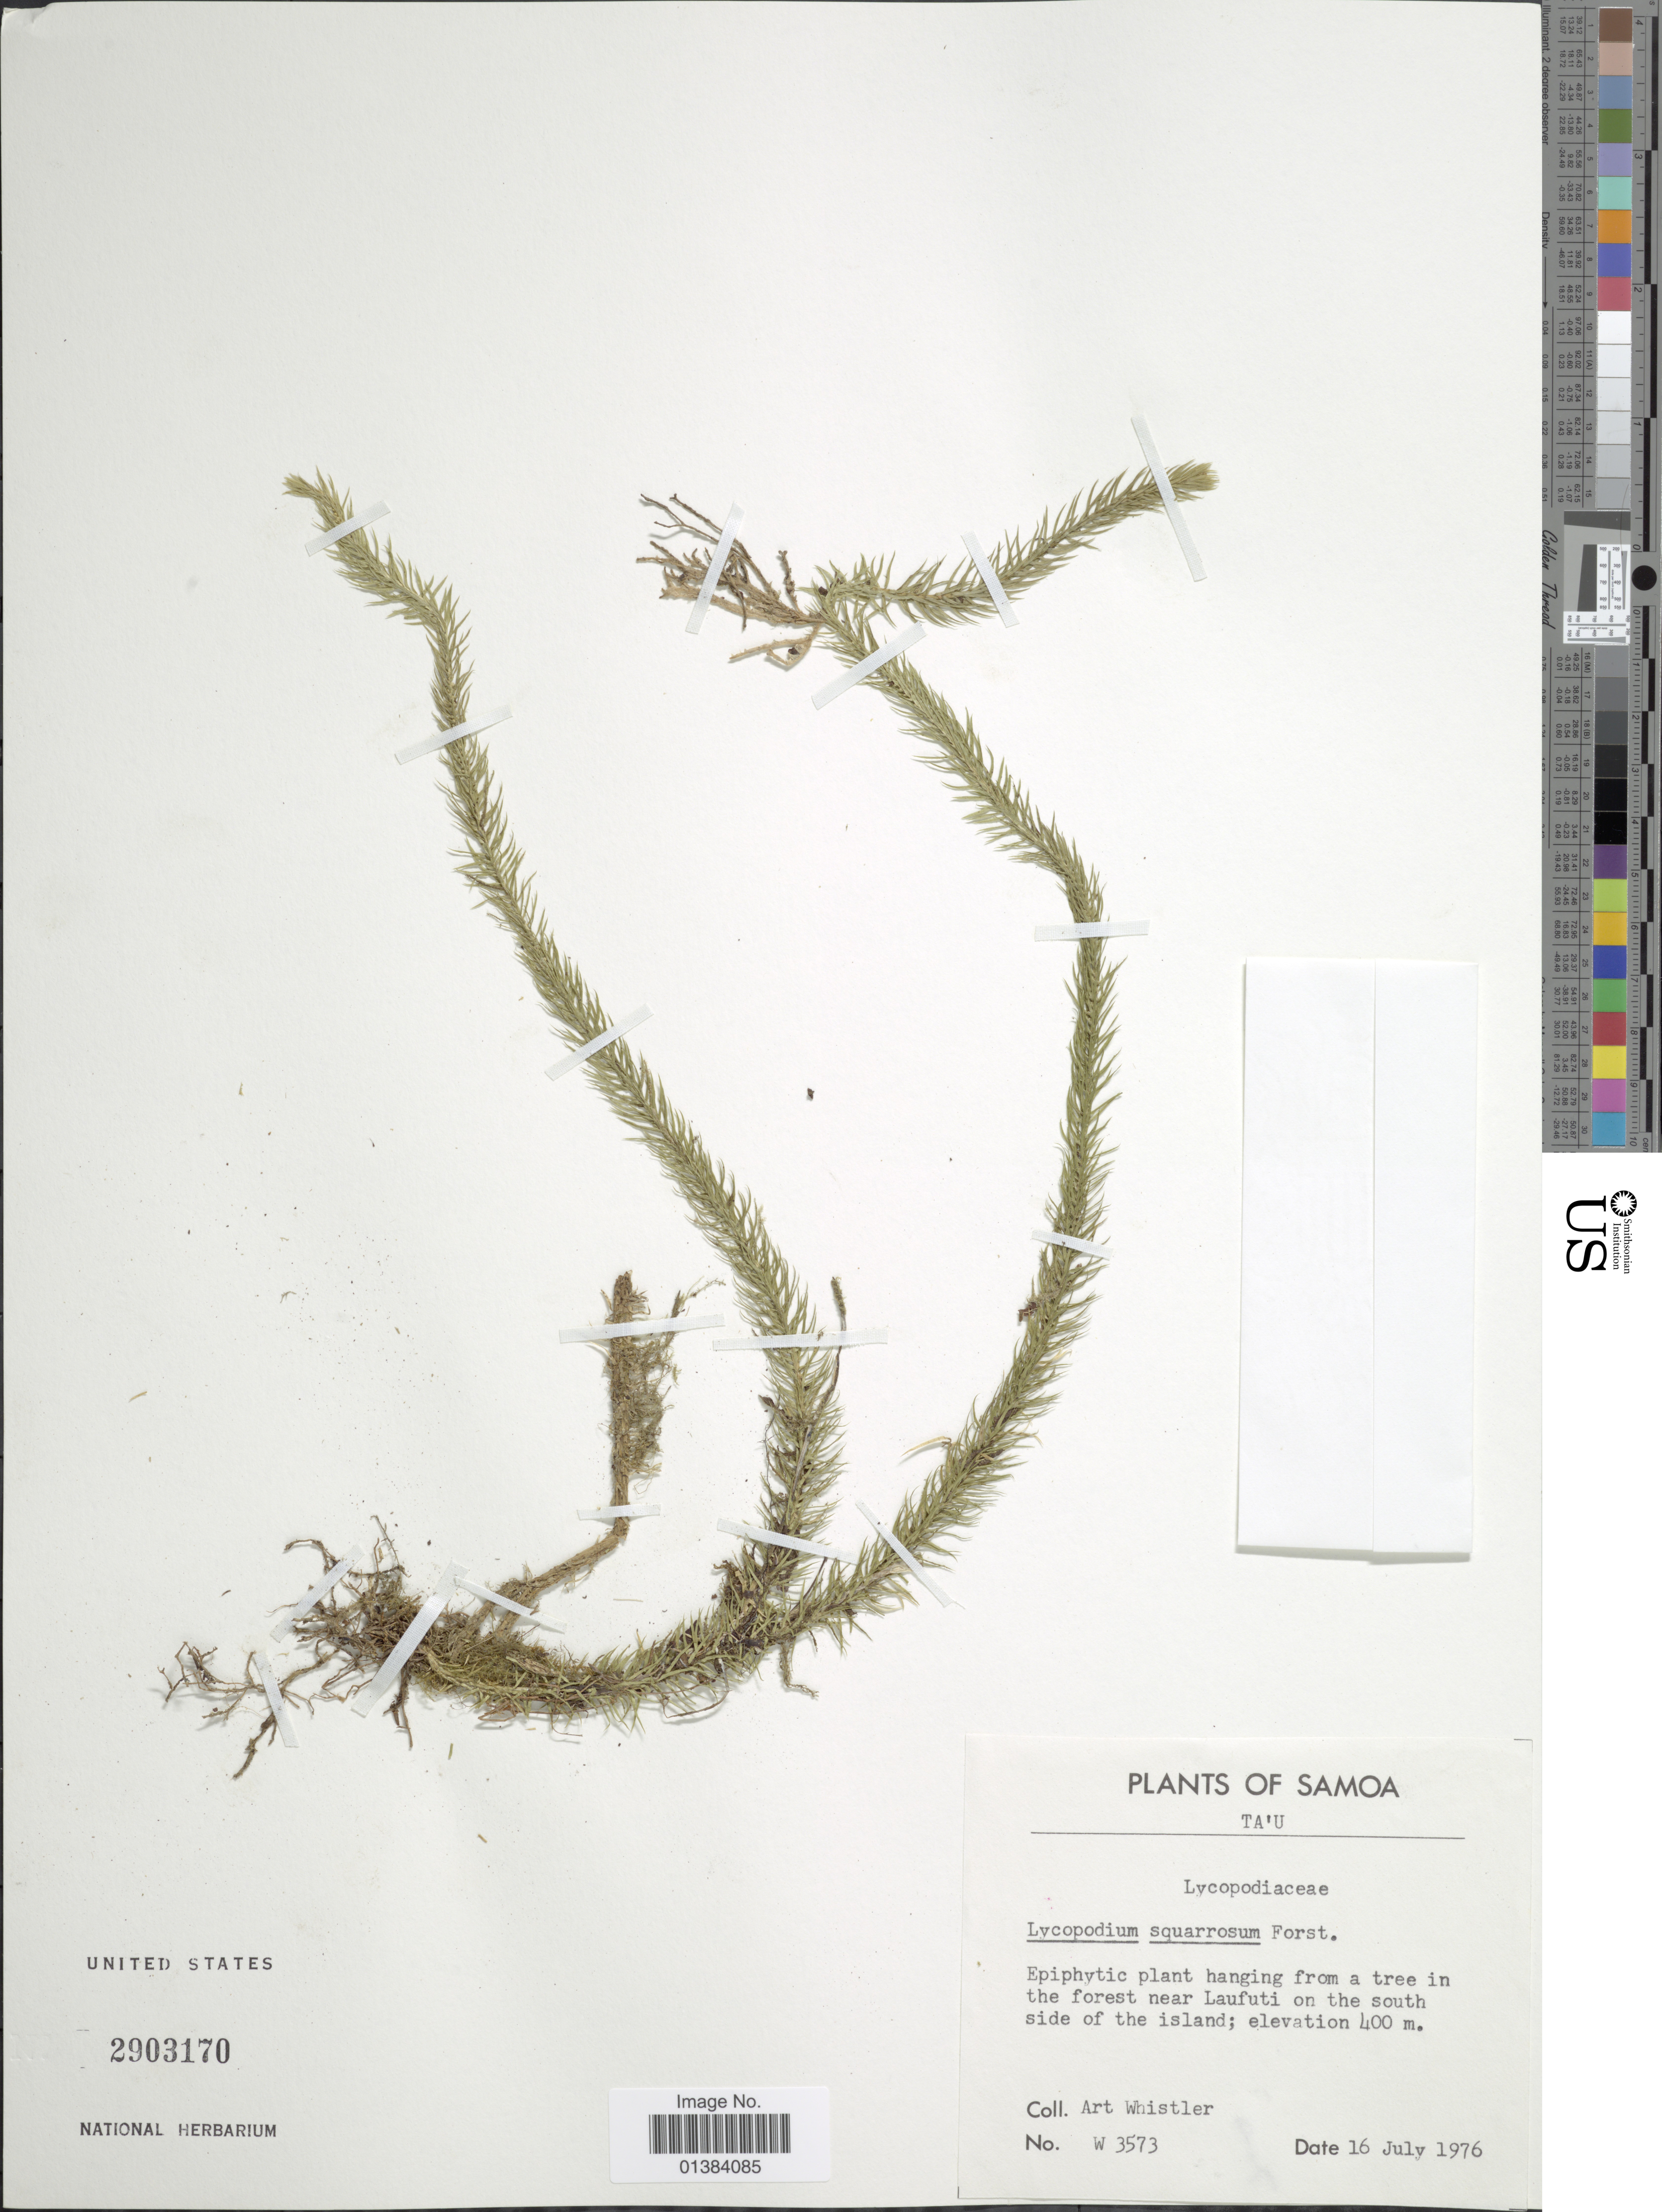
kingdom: Plantae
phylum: Tracheophyta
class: Lycopodiopsida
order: Lycopodiales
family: Lycopodiaceae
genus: Phlegmariurus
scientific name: Phlegmariurus squarrosus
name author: (G. Forst.) Á. Löve & D. Löve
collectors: A. Whistler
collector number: W 3573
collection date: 1976-07-16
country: Samoa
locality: Ta'u. Epiphytic plant hanging from a tree in the forest near Laufuti on the south side of the island.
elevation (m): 400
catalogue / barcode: US 2903170